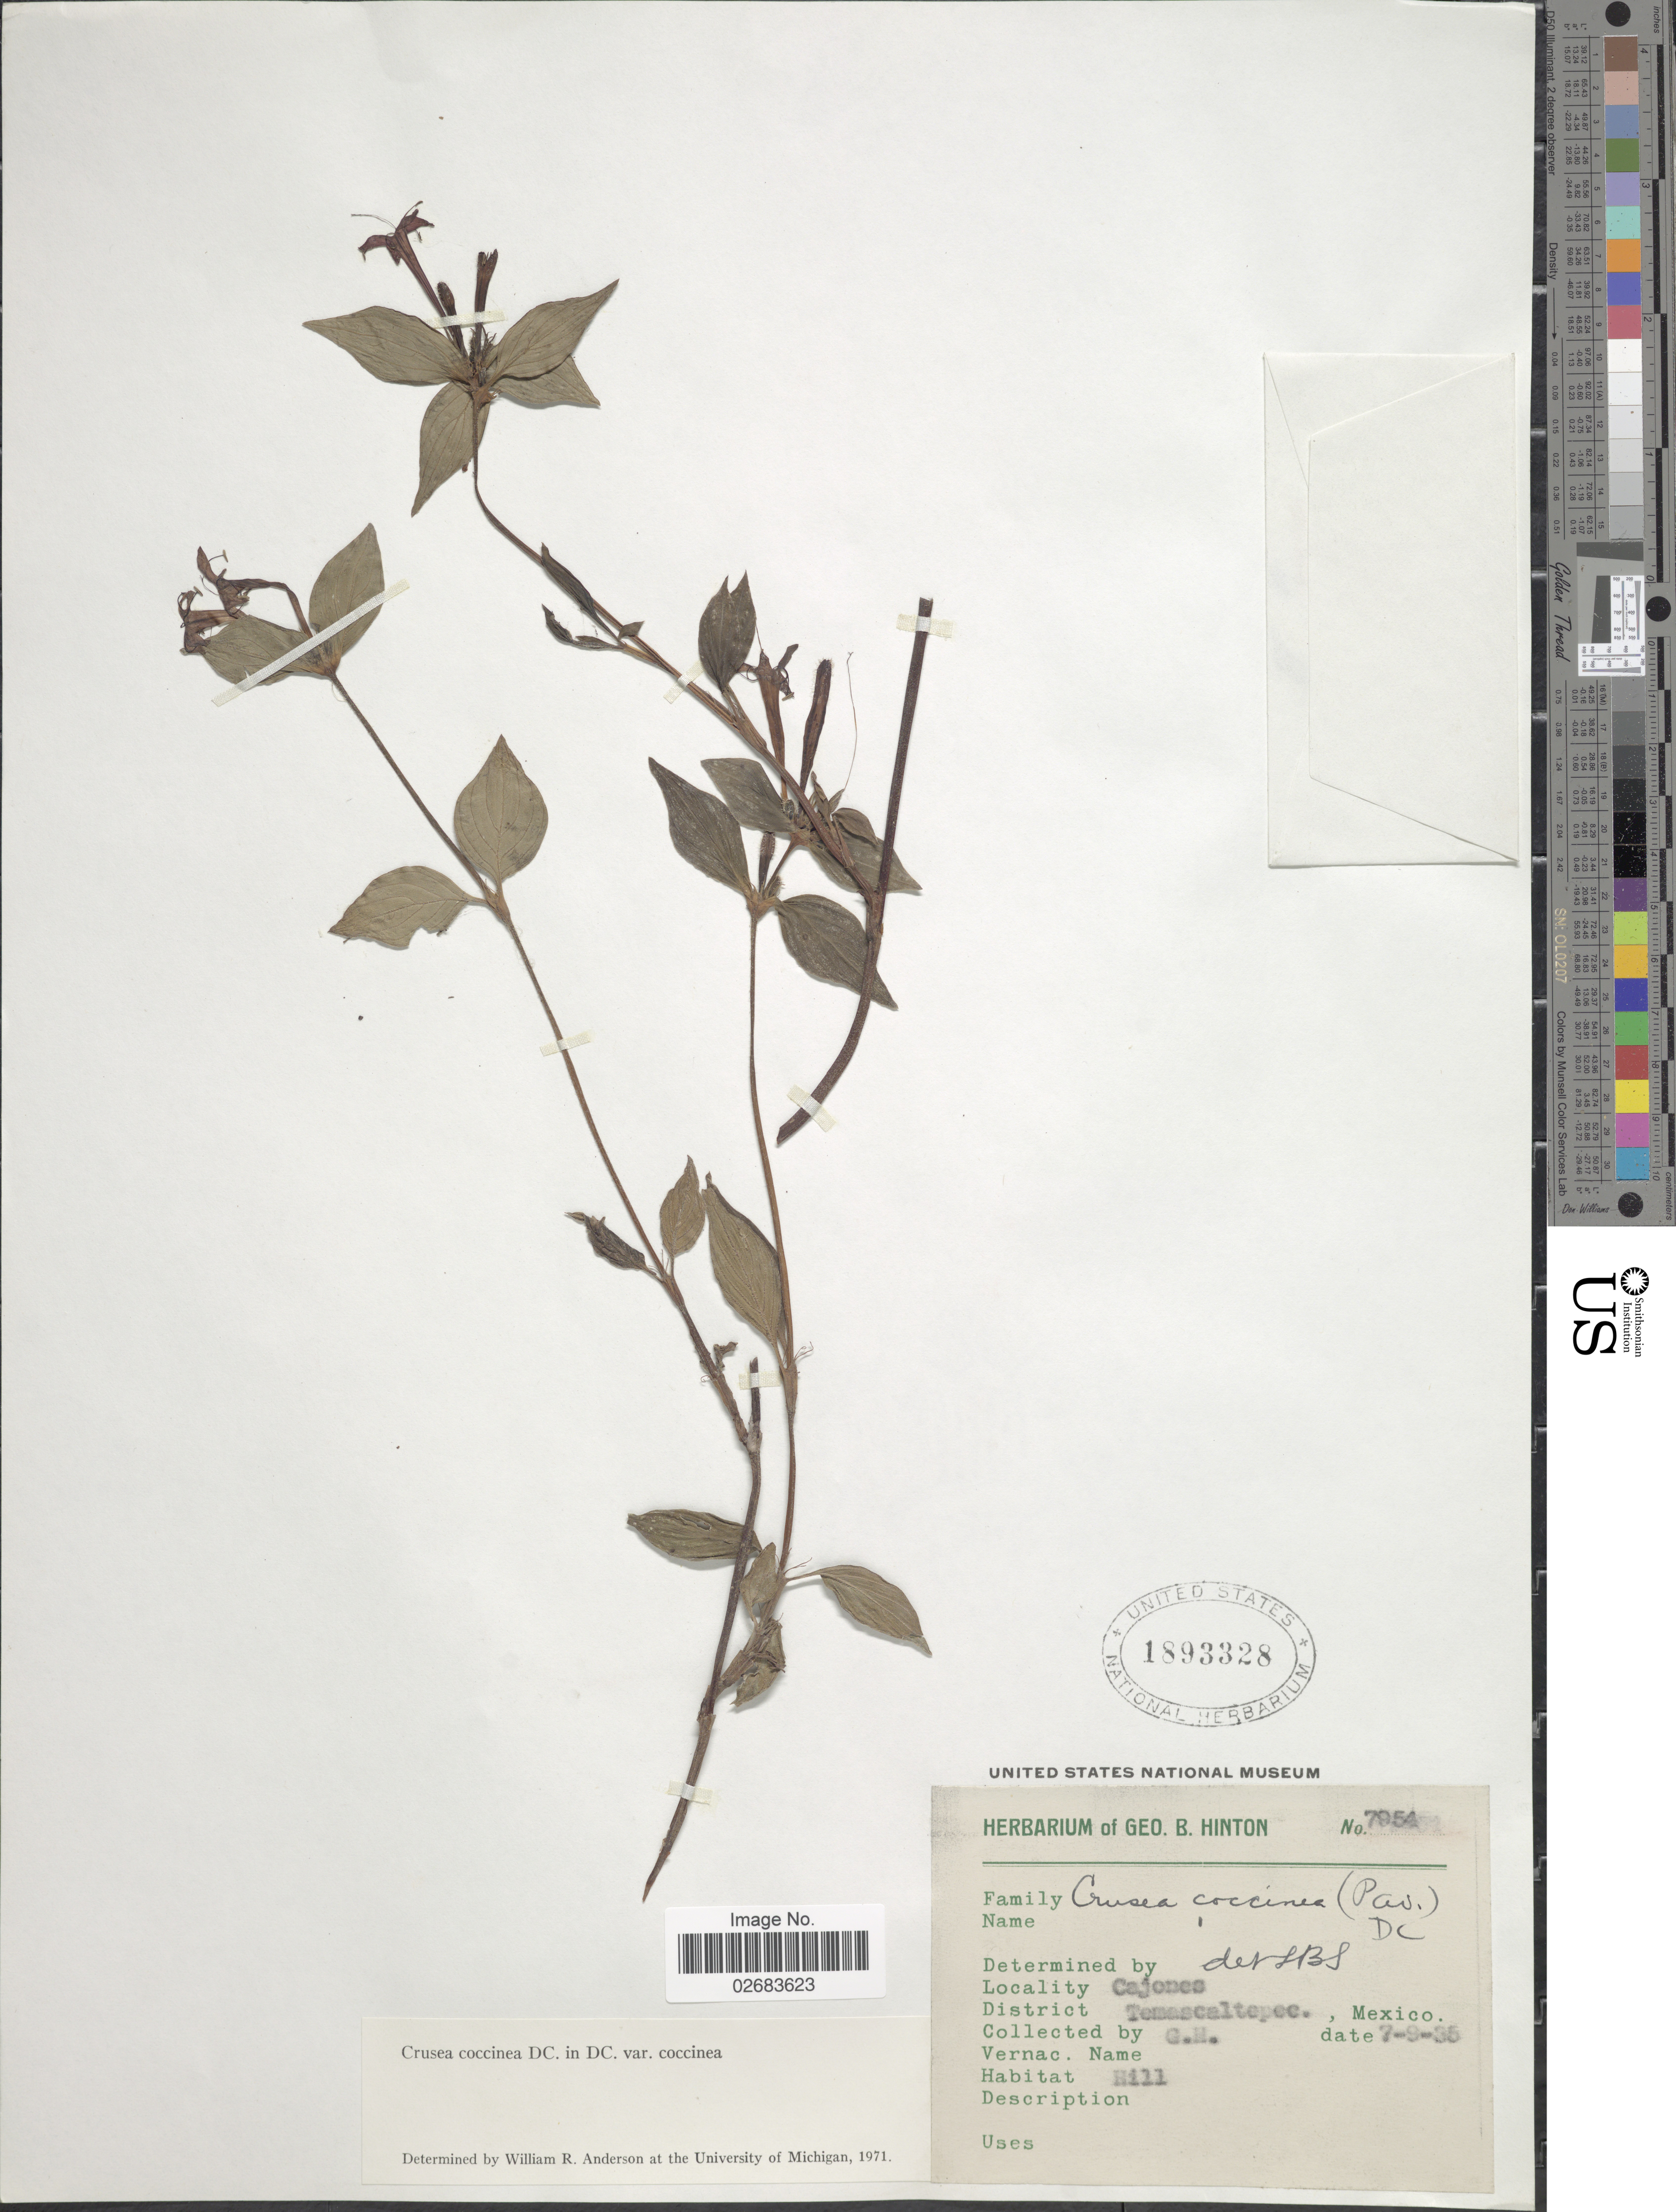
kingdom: Plantae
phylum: Tracheophyta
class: Magnoliopsida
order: Gentianales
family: Rubiaceae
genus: Crusea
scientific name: Crusea coccinea var. coccinea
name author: DC.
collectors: G. B. Hinton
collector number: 7954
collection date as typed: Transcribed d/m/y: 9/7/35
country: Mexico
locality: Cajones. District Temascaltepec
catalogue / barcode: US 1893328